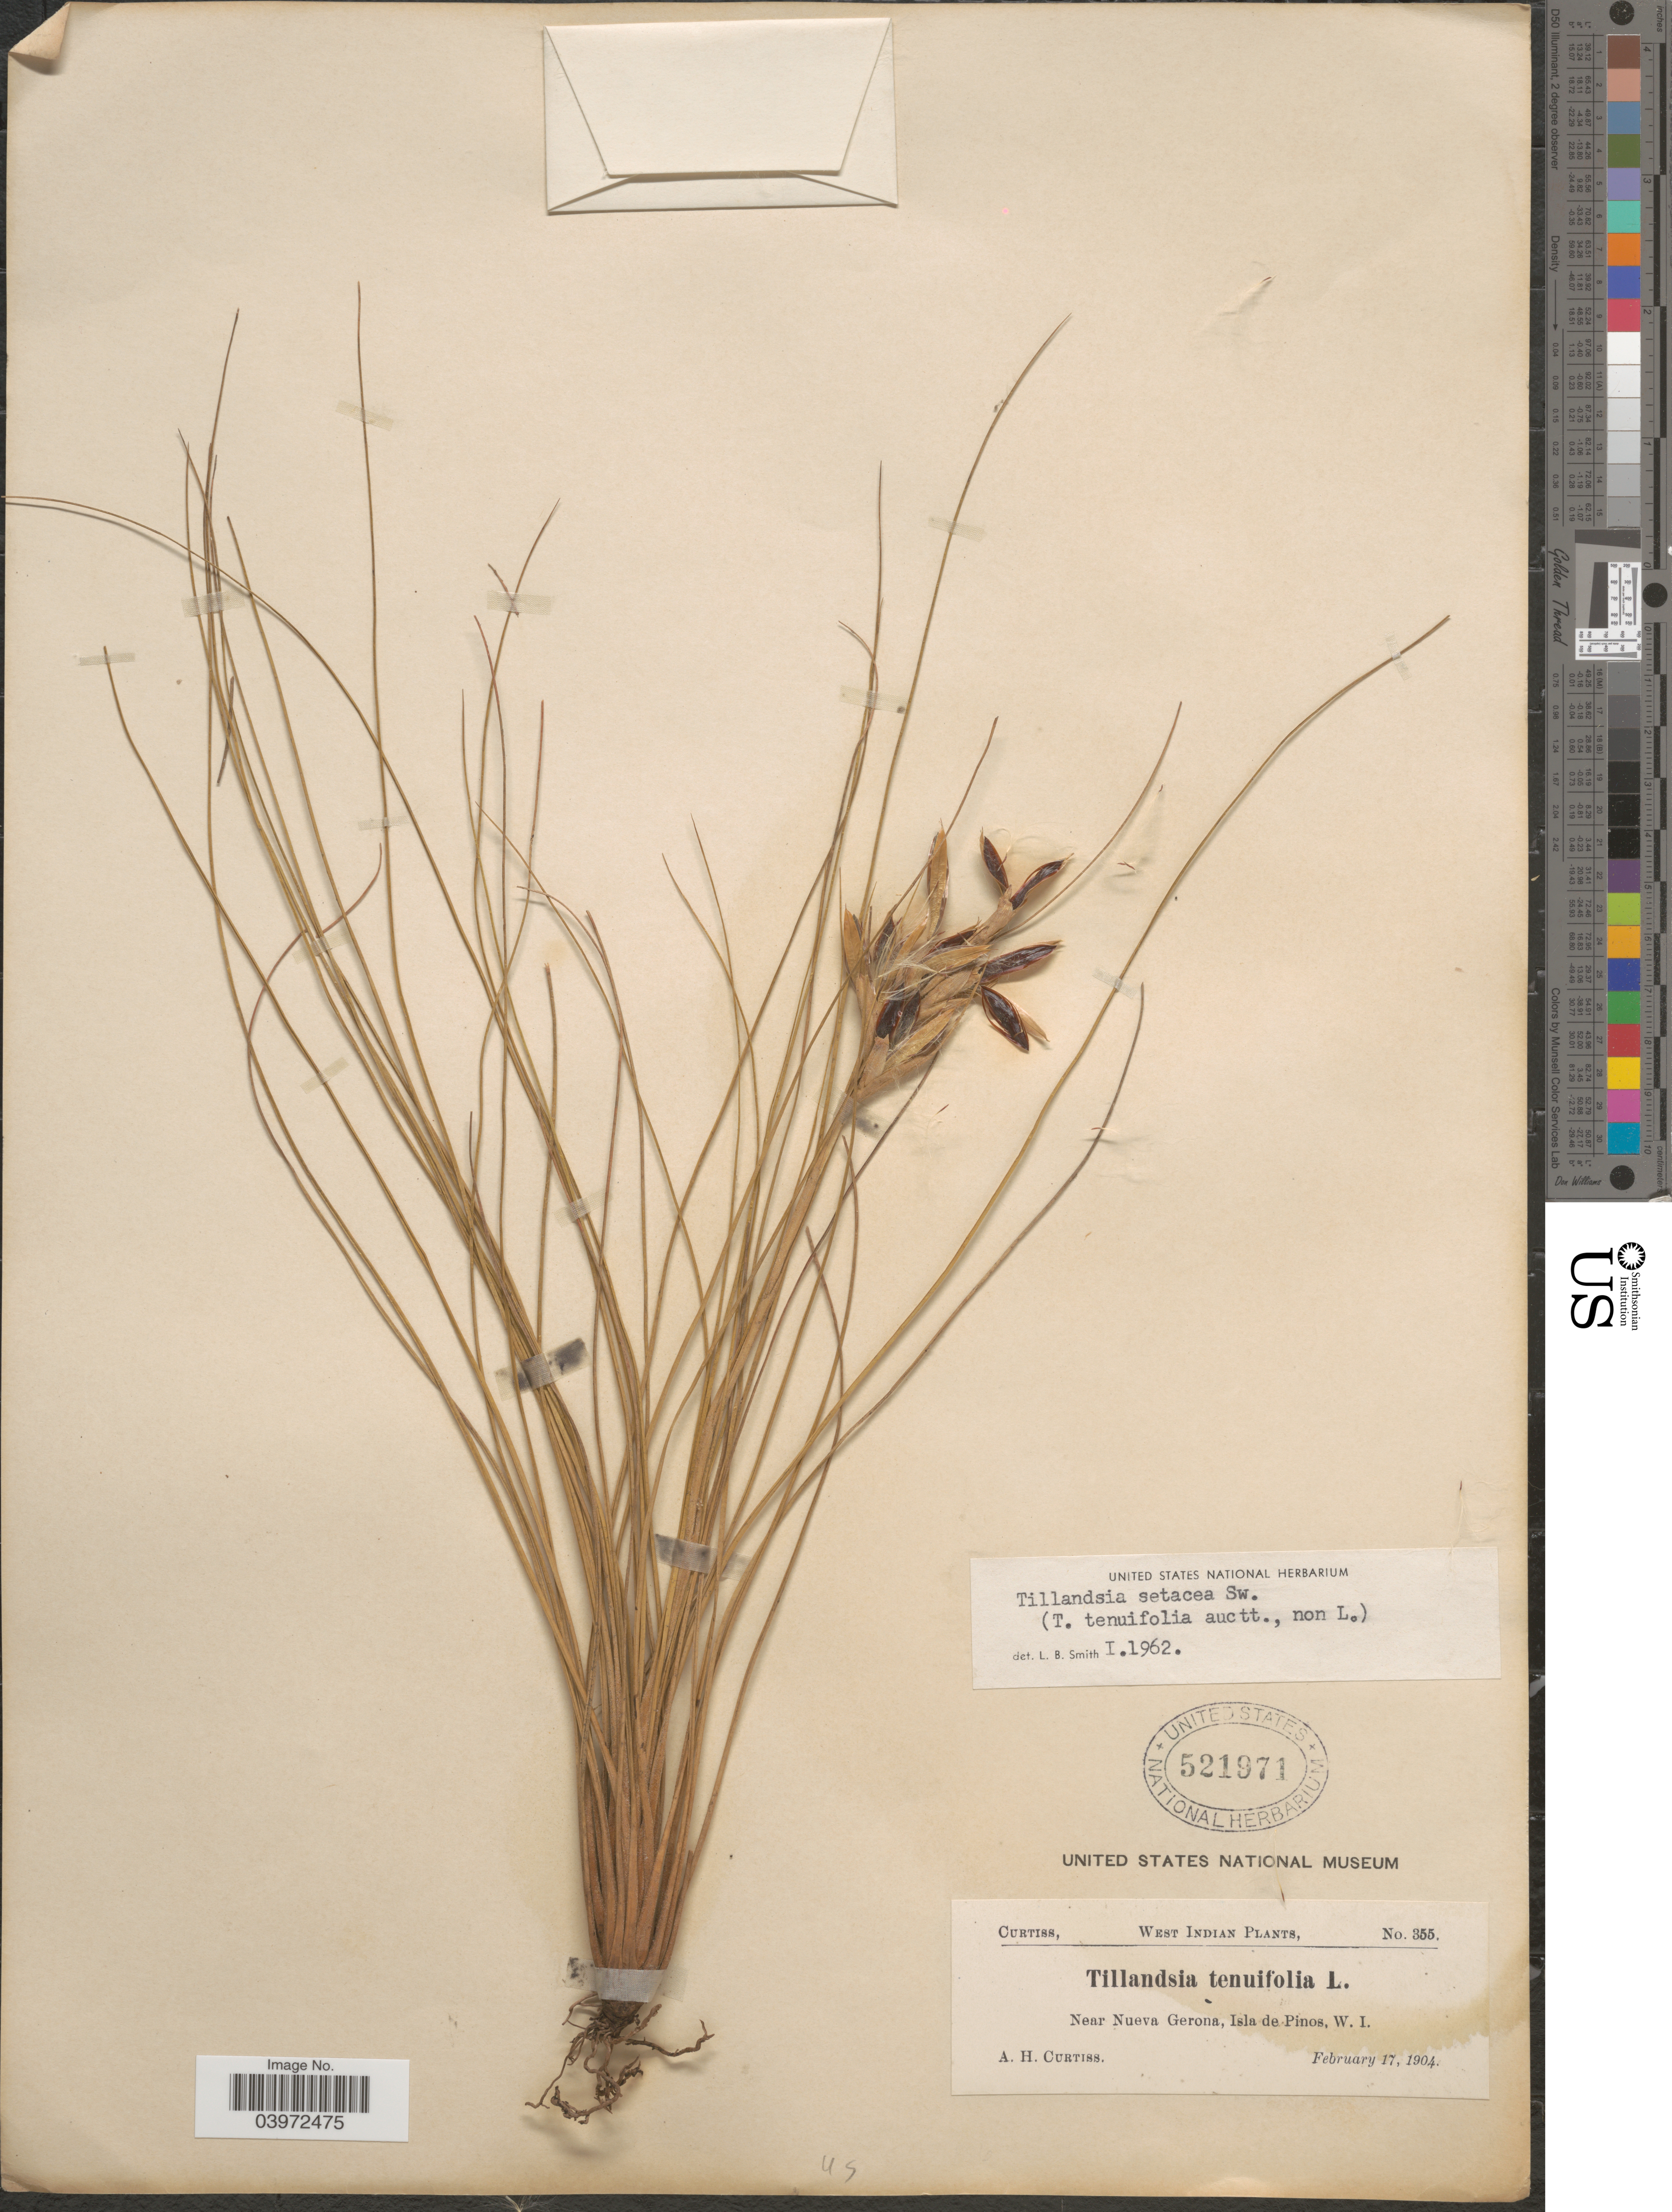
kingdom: Plantae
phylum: Tracheophyta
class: Liliopsida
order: Poales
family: Bromeliaceae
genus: Tillandsia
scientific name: Tillandsia setacea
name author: Sw.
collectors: A. H. Curtiss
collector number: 355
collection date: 1904-02-17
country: Cuba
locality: West Indian. Near Nueva Gerona, Isla de Pinos, W. I.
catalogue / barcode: US 521971